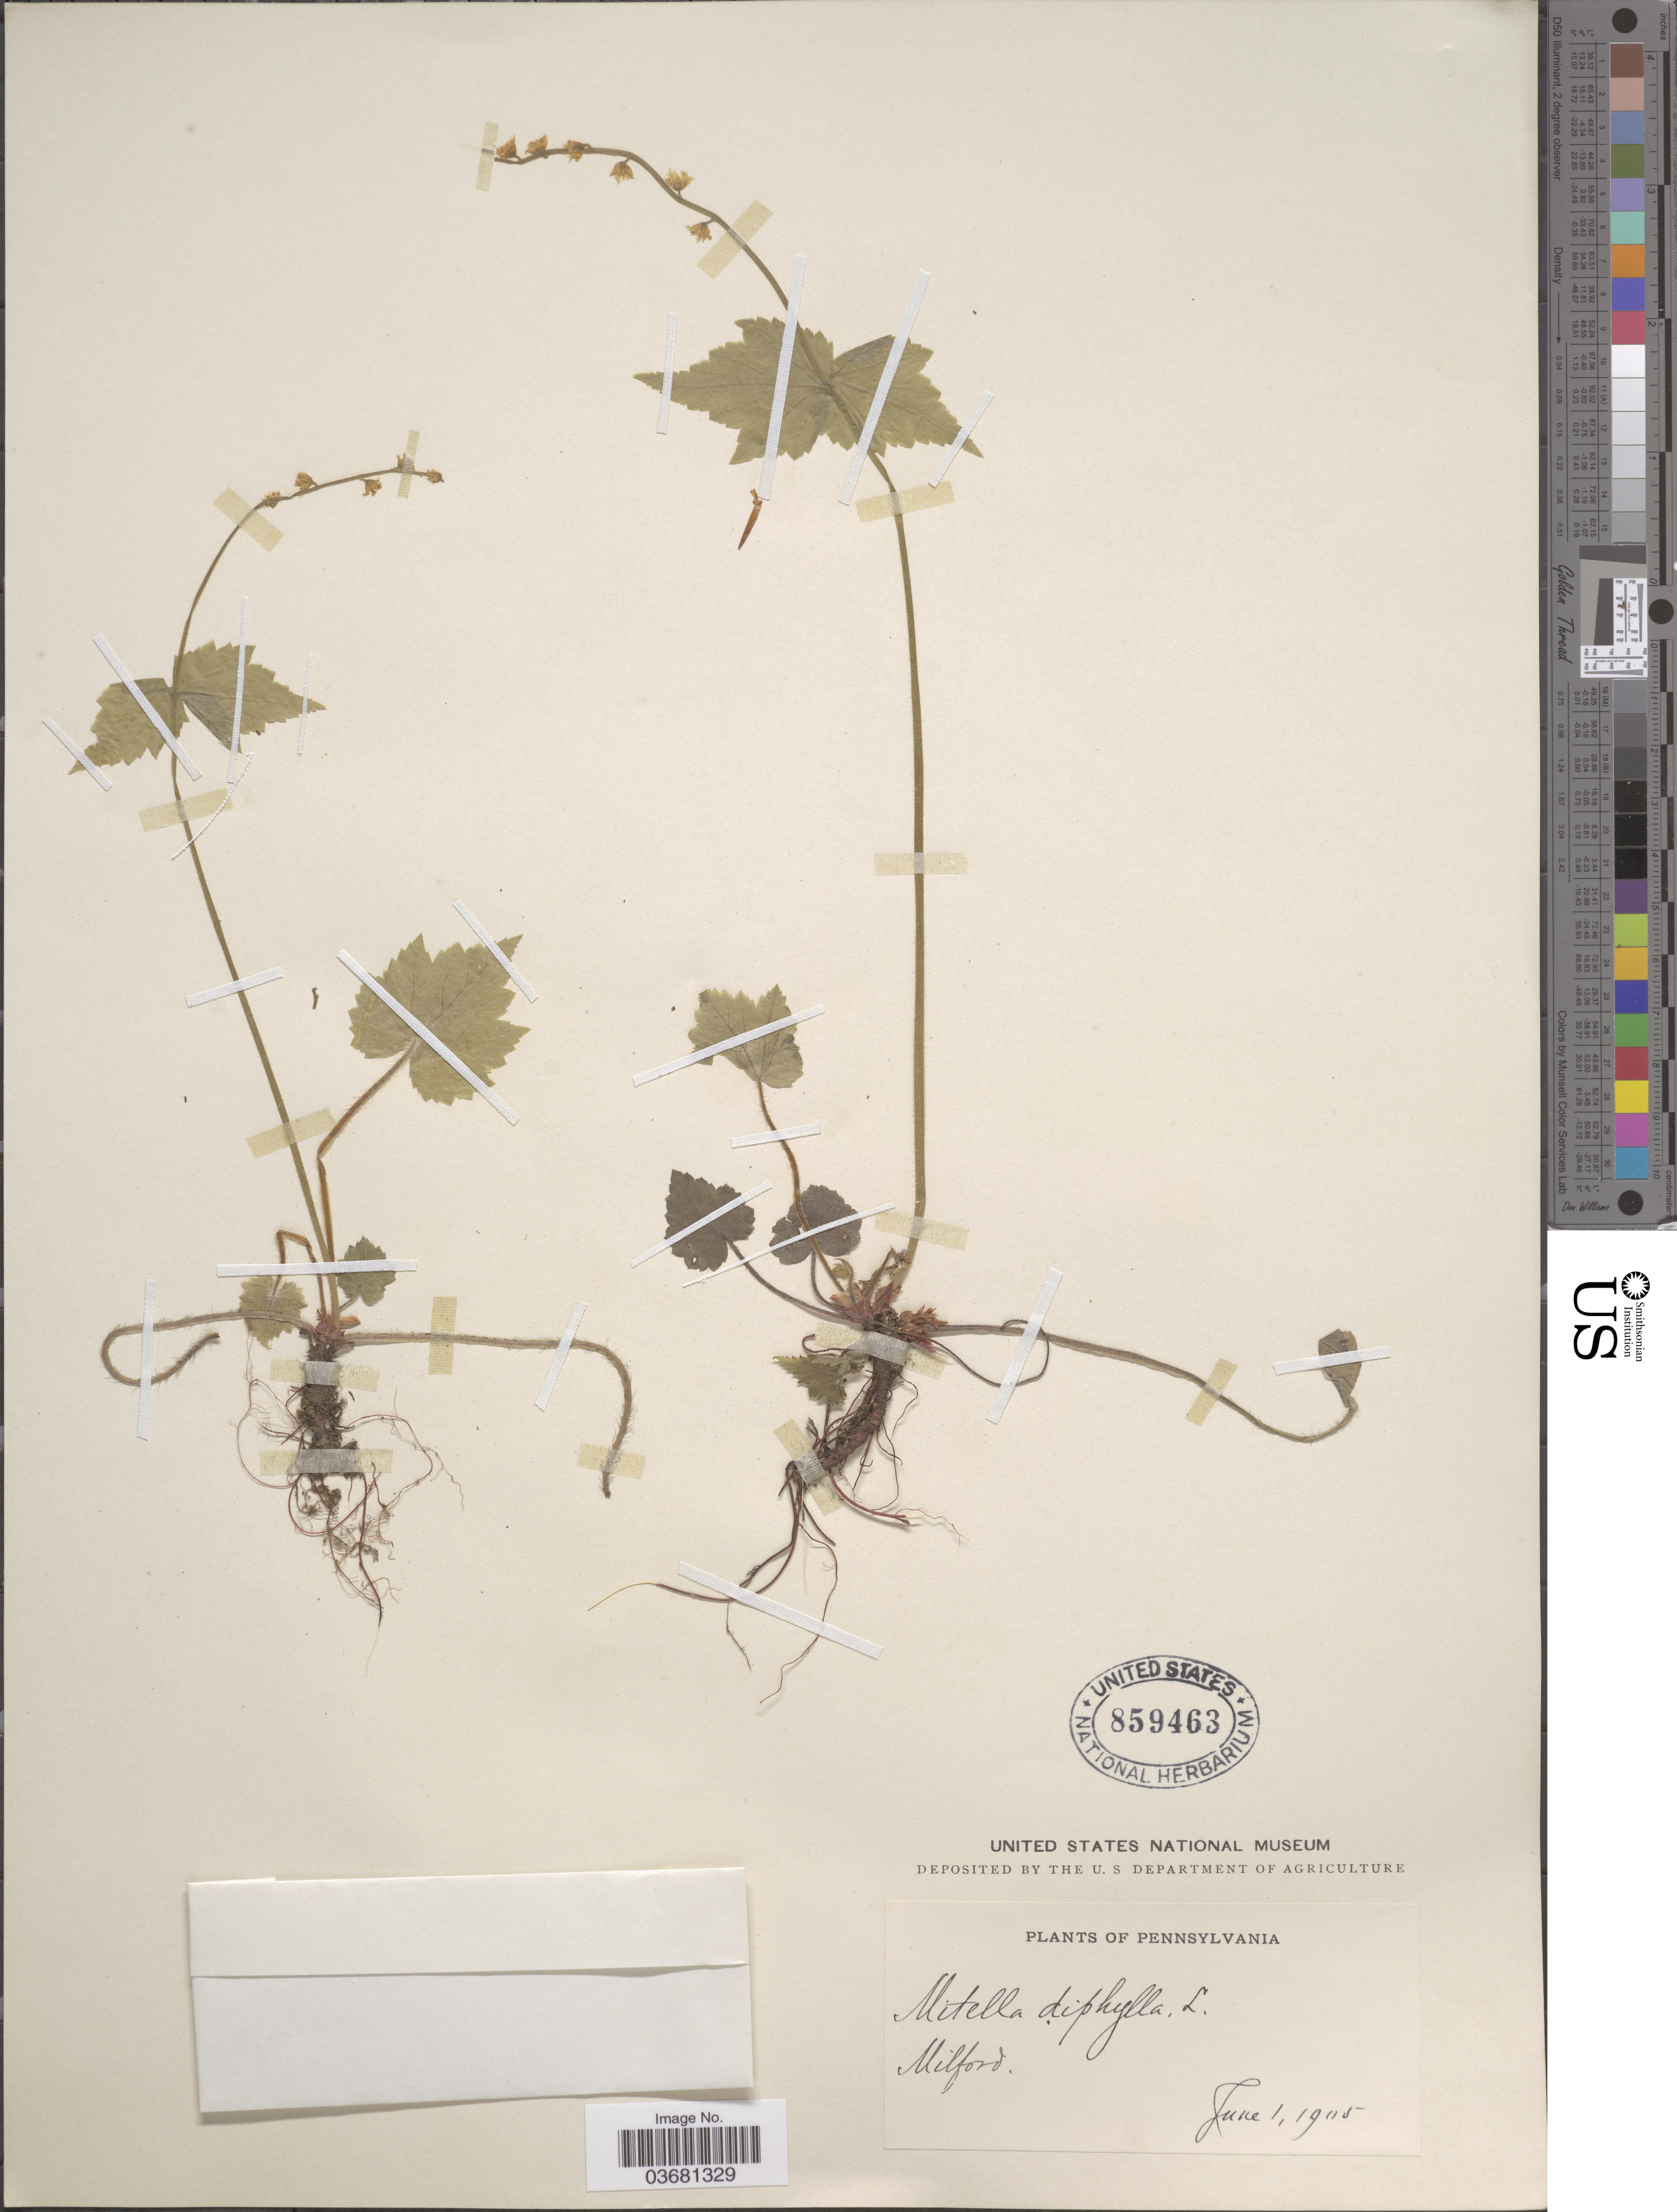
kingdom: Plantae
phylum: Tracheophyta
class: Magnoliopsida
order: Saxifragales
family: Saxifragaceae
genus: Mitella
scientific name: Mitella diphylla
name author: L.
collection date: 1905-06-01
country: United States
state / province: Pennsylvania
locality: Milford.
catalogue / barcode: US 859463